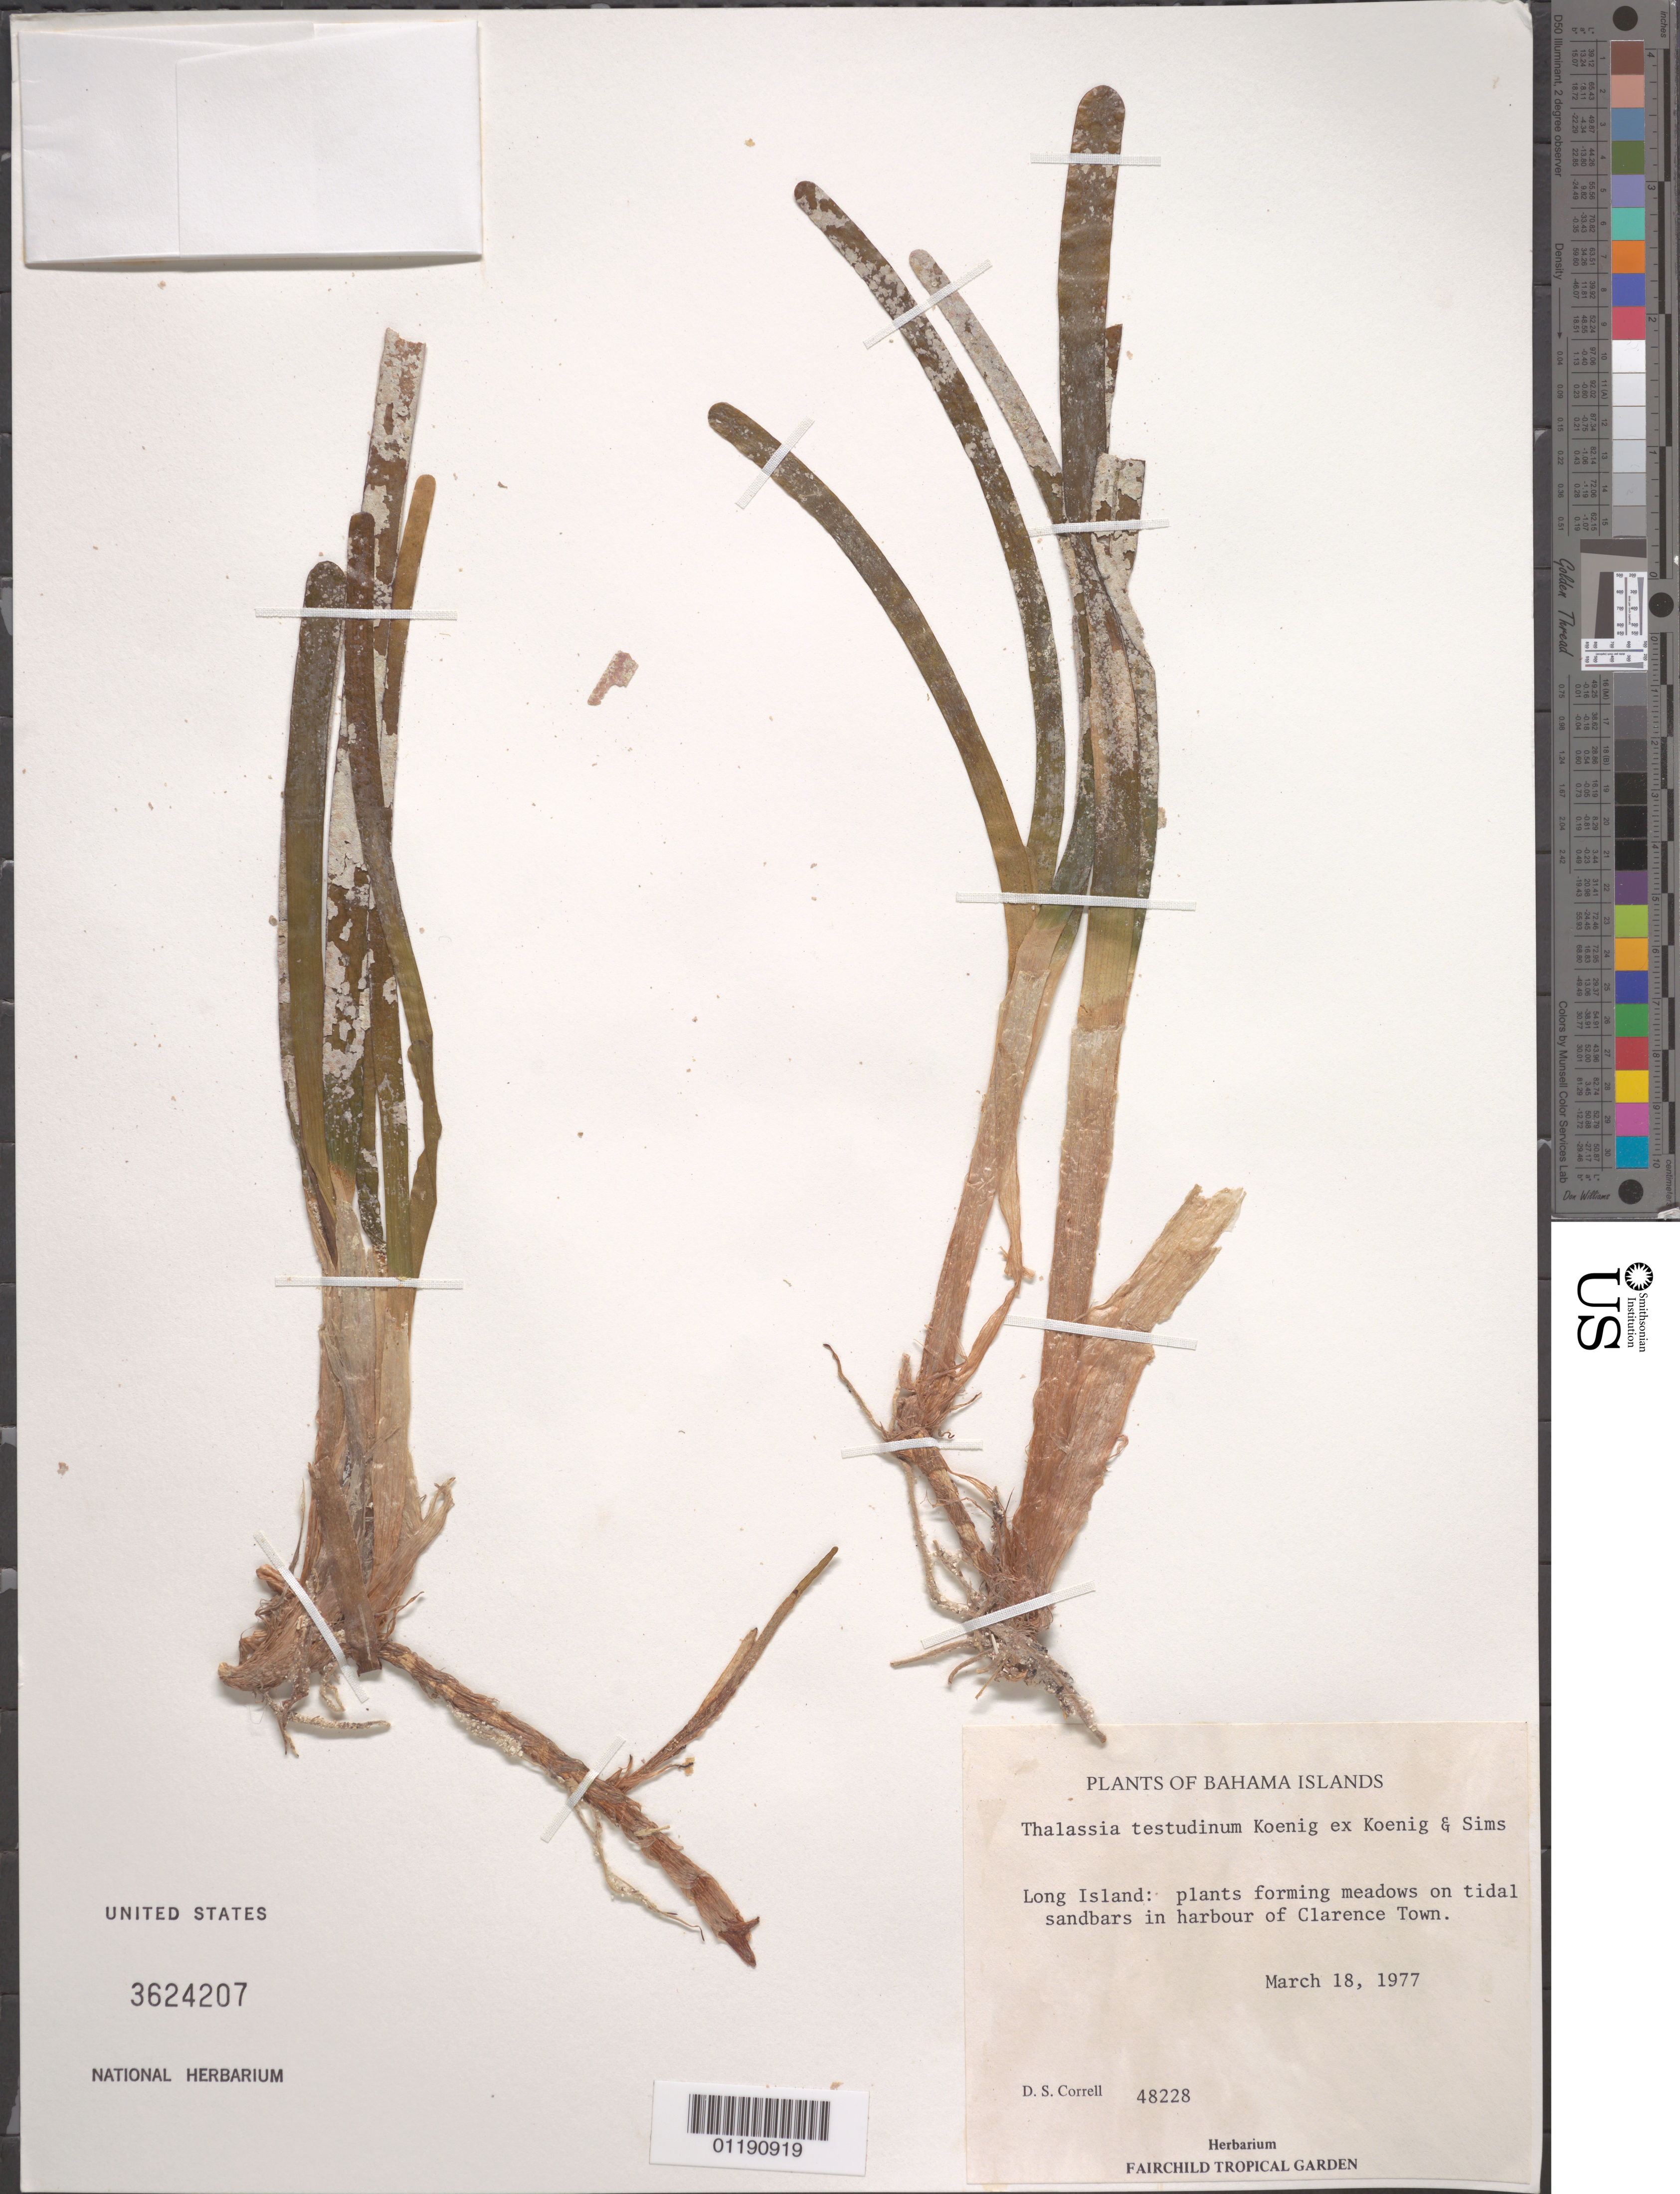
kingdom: Plantae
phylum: Tracheophyta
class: Liliopsida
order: Alismatales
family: Hydrocharitaceae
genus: Thalassia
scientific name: Thalassia testudinum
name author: Banks & Sol. ex K.D. Koenig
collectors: D. S. Correll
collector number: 48228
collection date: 1977-03-18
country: Bahamas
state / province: Long Island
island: Long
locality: Long Island: on tidal sandbars in harbour of Clarence Town.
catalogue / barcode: US 3624207